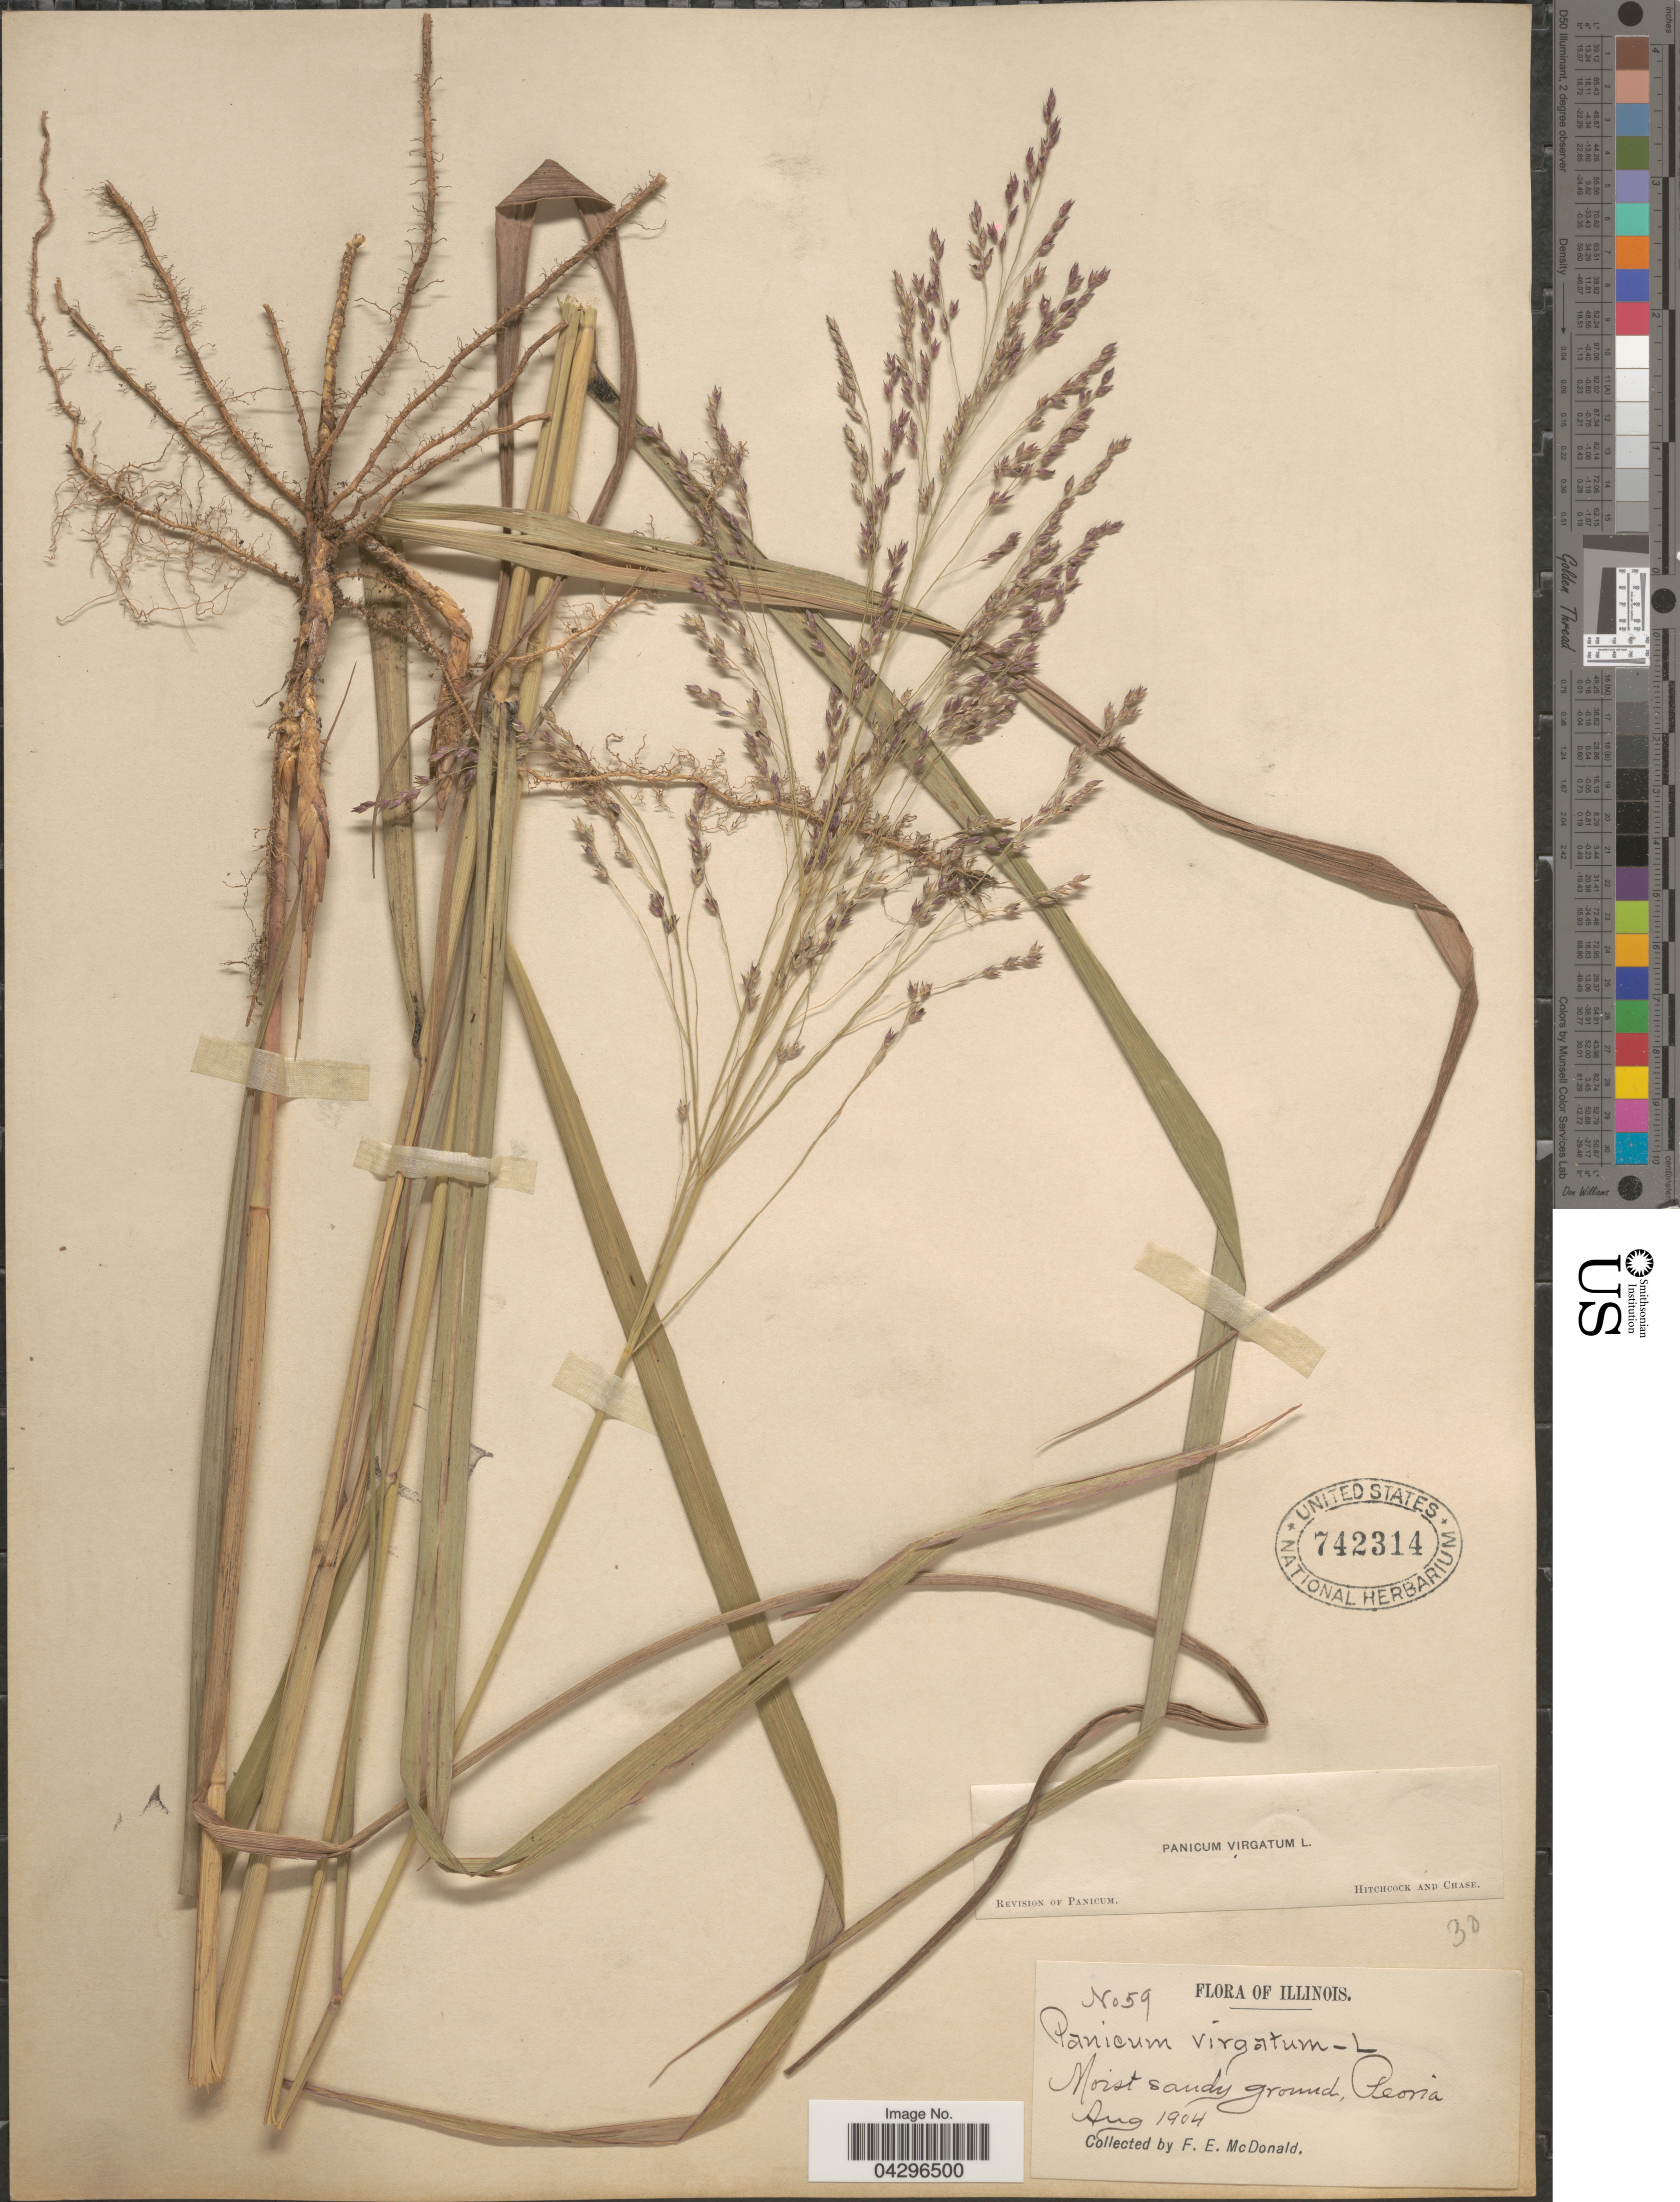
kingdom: Plantae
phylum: Tracheophyta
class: Liliopsida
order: Poales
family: Poaceae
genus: Panicum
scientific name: Panicum virgatum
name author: L.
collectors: F. E. McDonald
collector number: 59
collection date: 1904-08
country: United States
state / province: Illinois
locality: Moist sandy ground, Peoria.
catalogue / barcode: US 742314